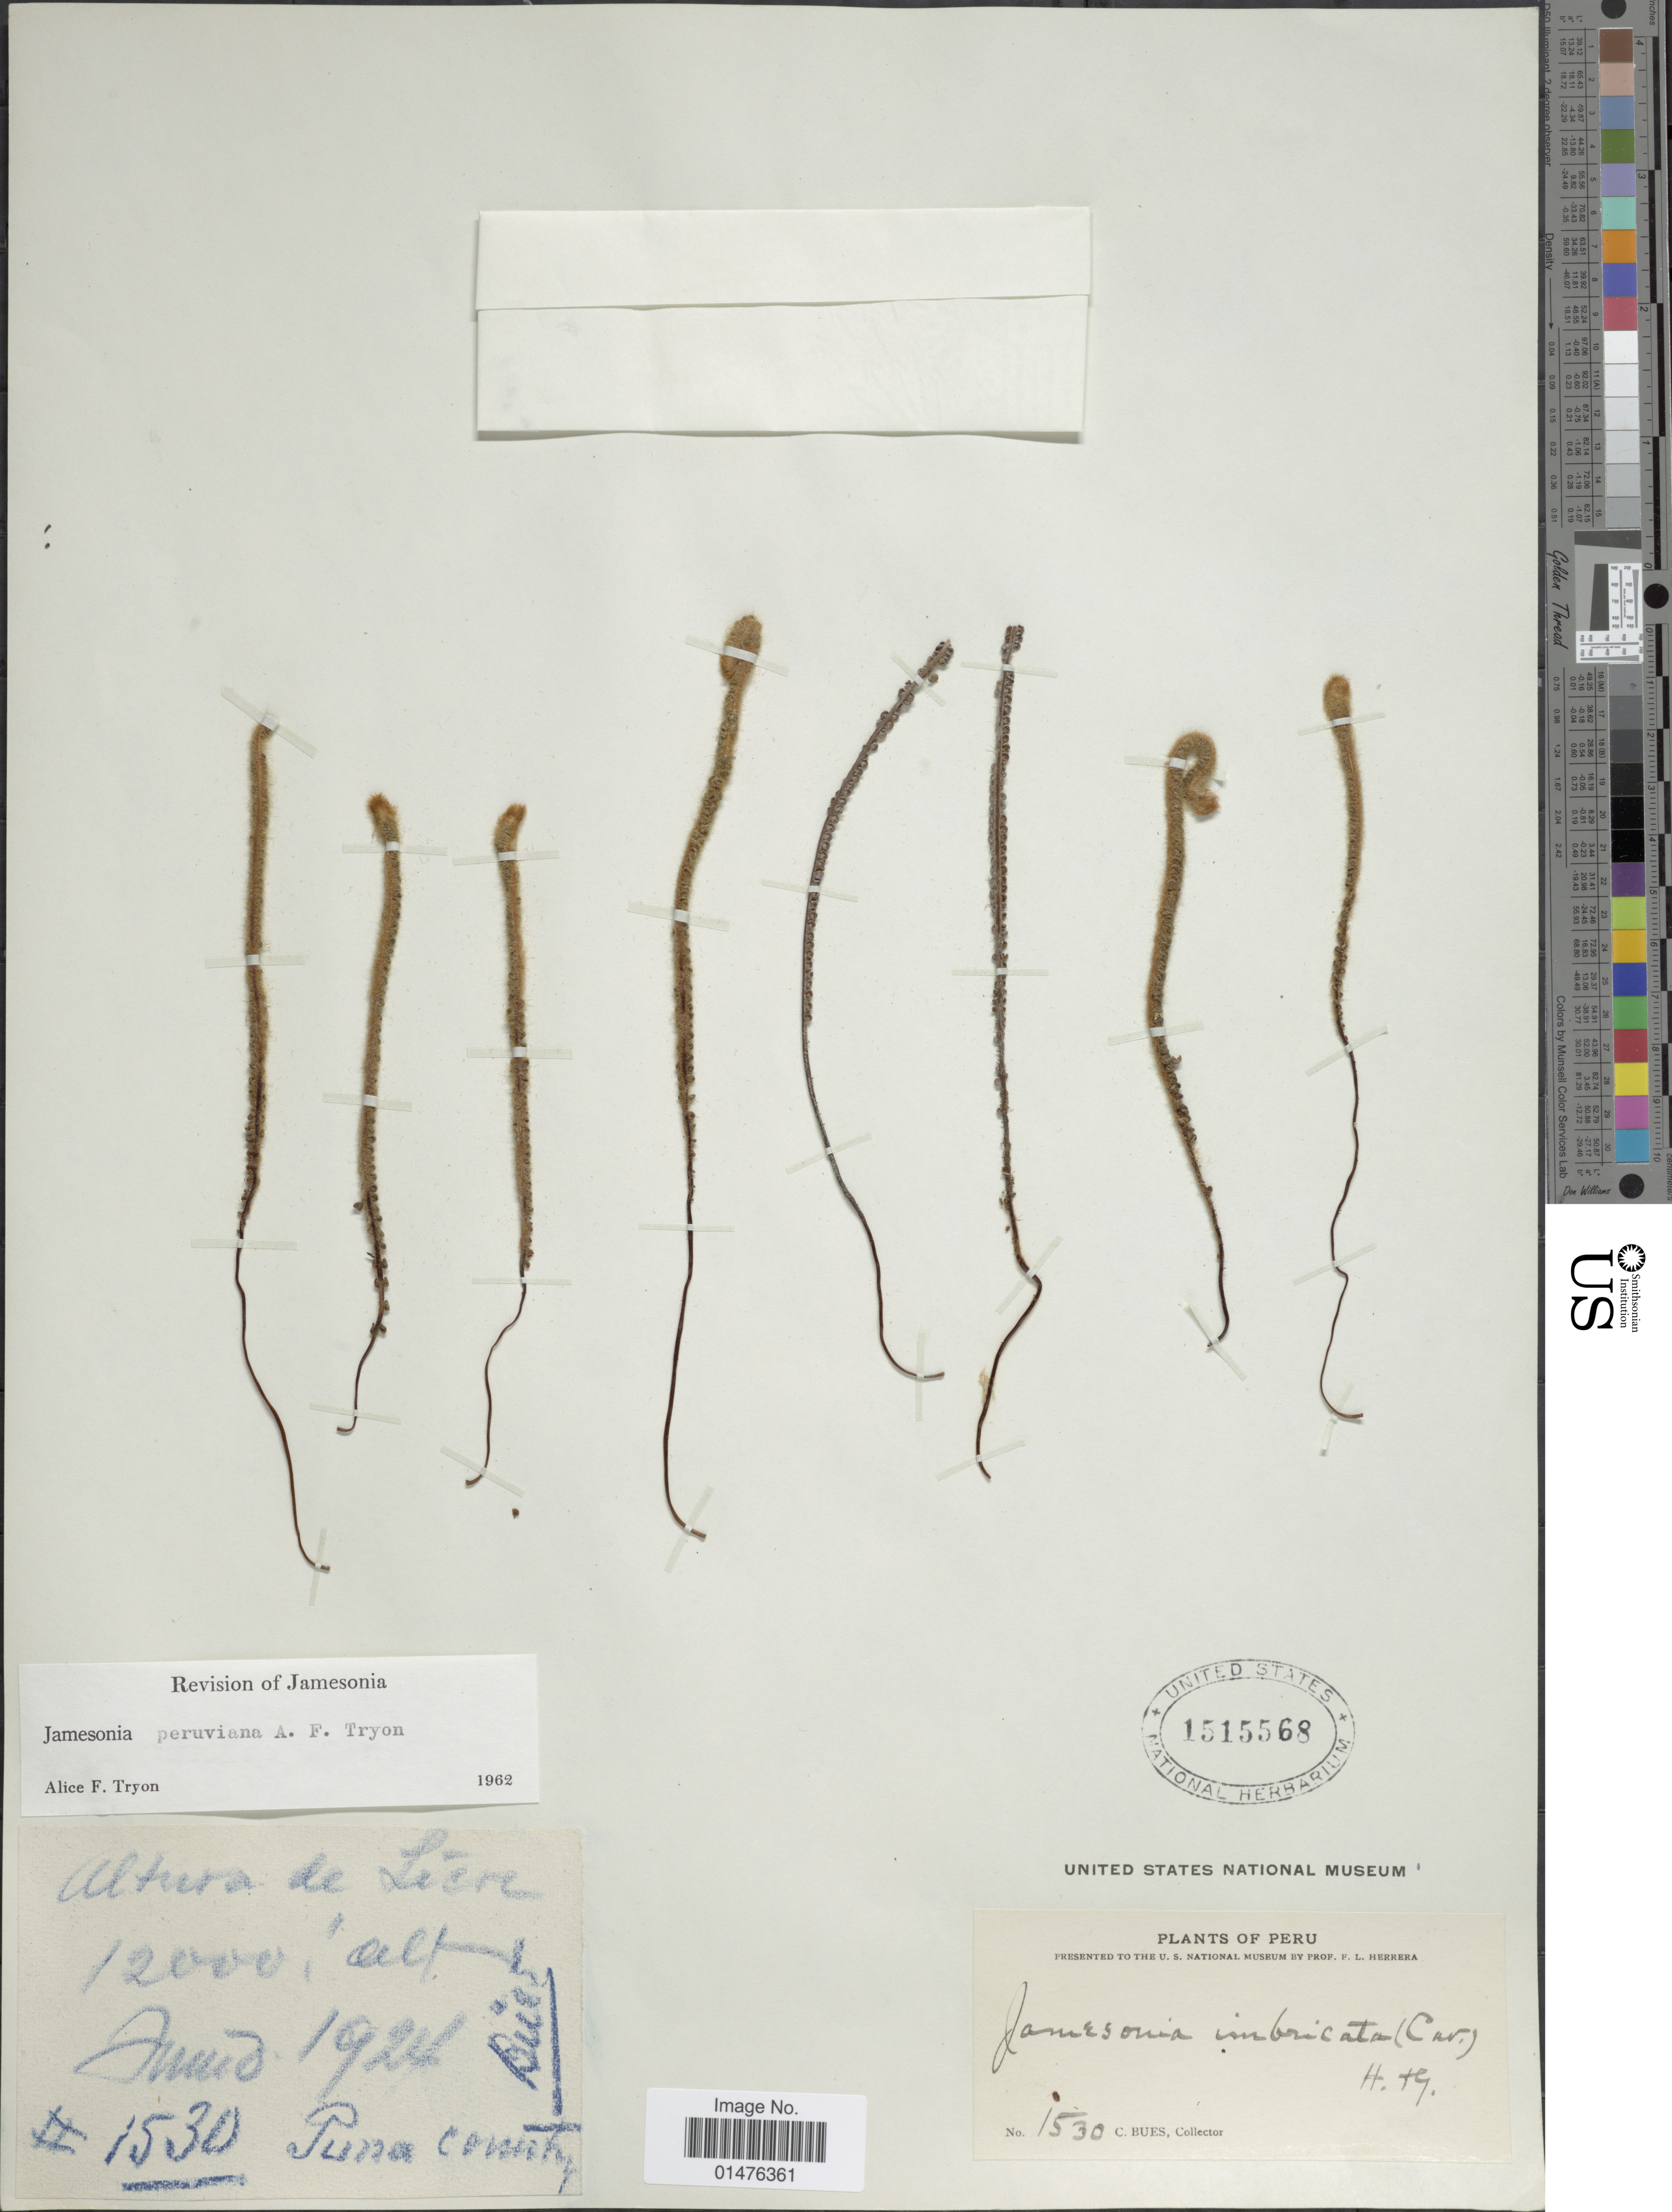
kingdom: Plantae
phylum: Tracheophyta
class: Polypodiopsida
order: Polypodiales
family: Pteridaceae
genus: Jamesonia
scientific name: Jamesonia peruviana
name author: A.F. Tryon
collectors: C. Bues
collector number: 1530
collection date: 1924-06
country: Peru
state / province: Puno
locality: Altura de Lecre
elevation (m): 3658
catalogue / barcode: US 1515568